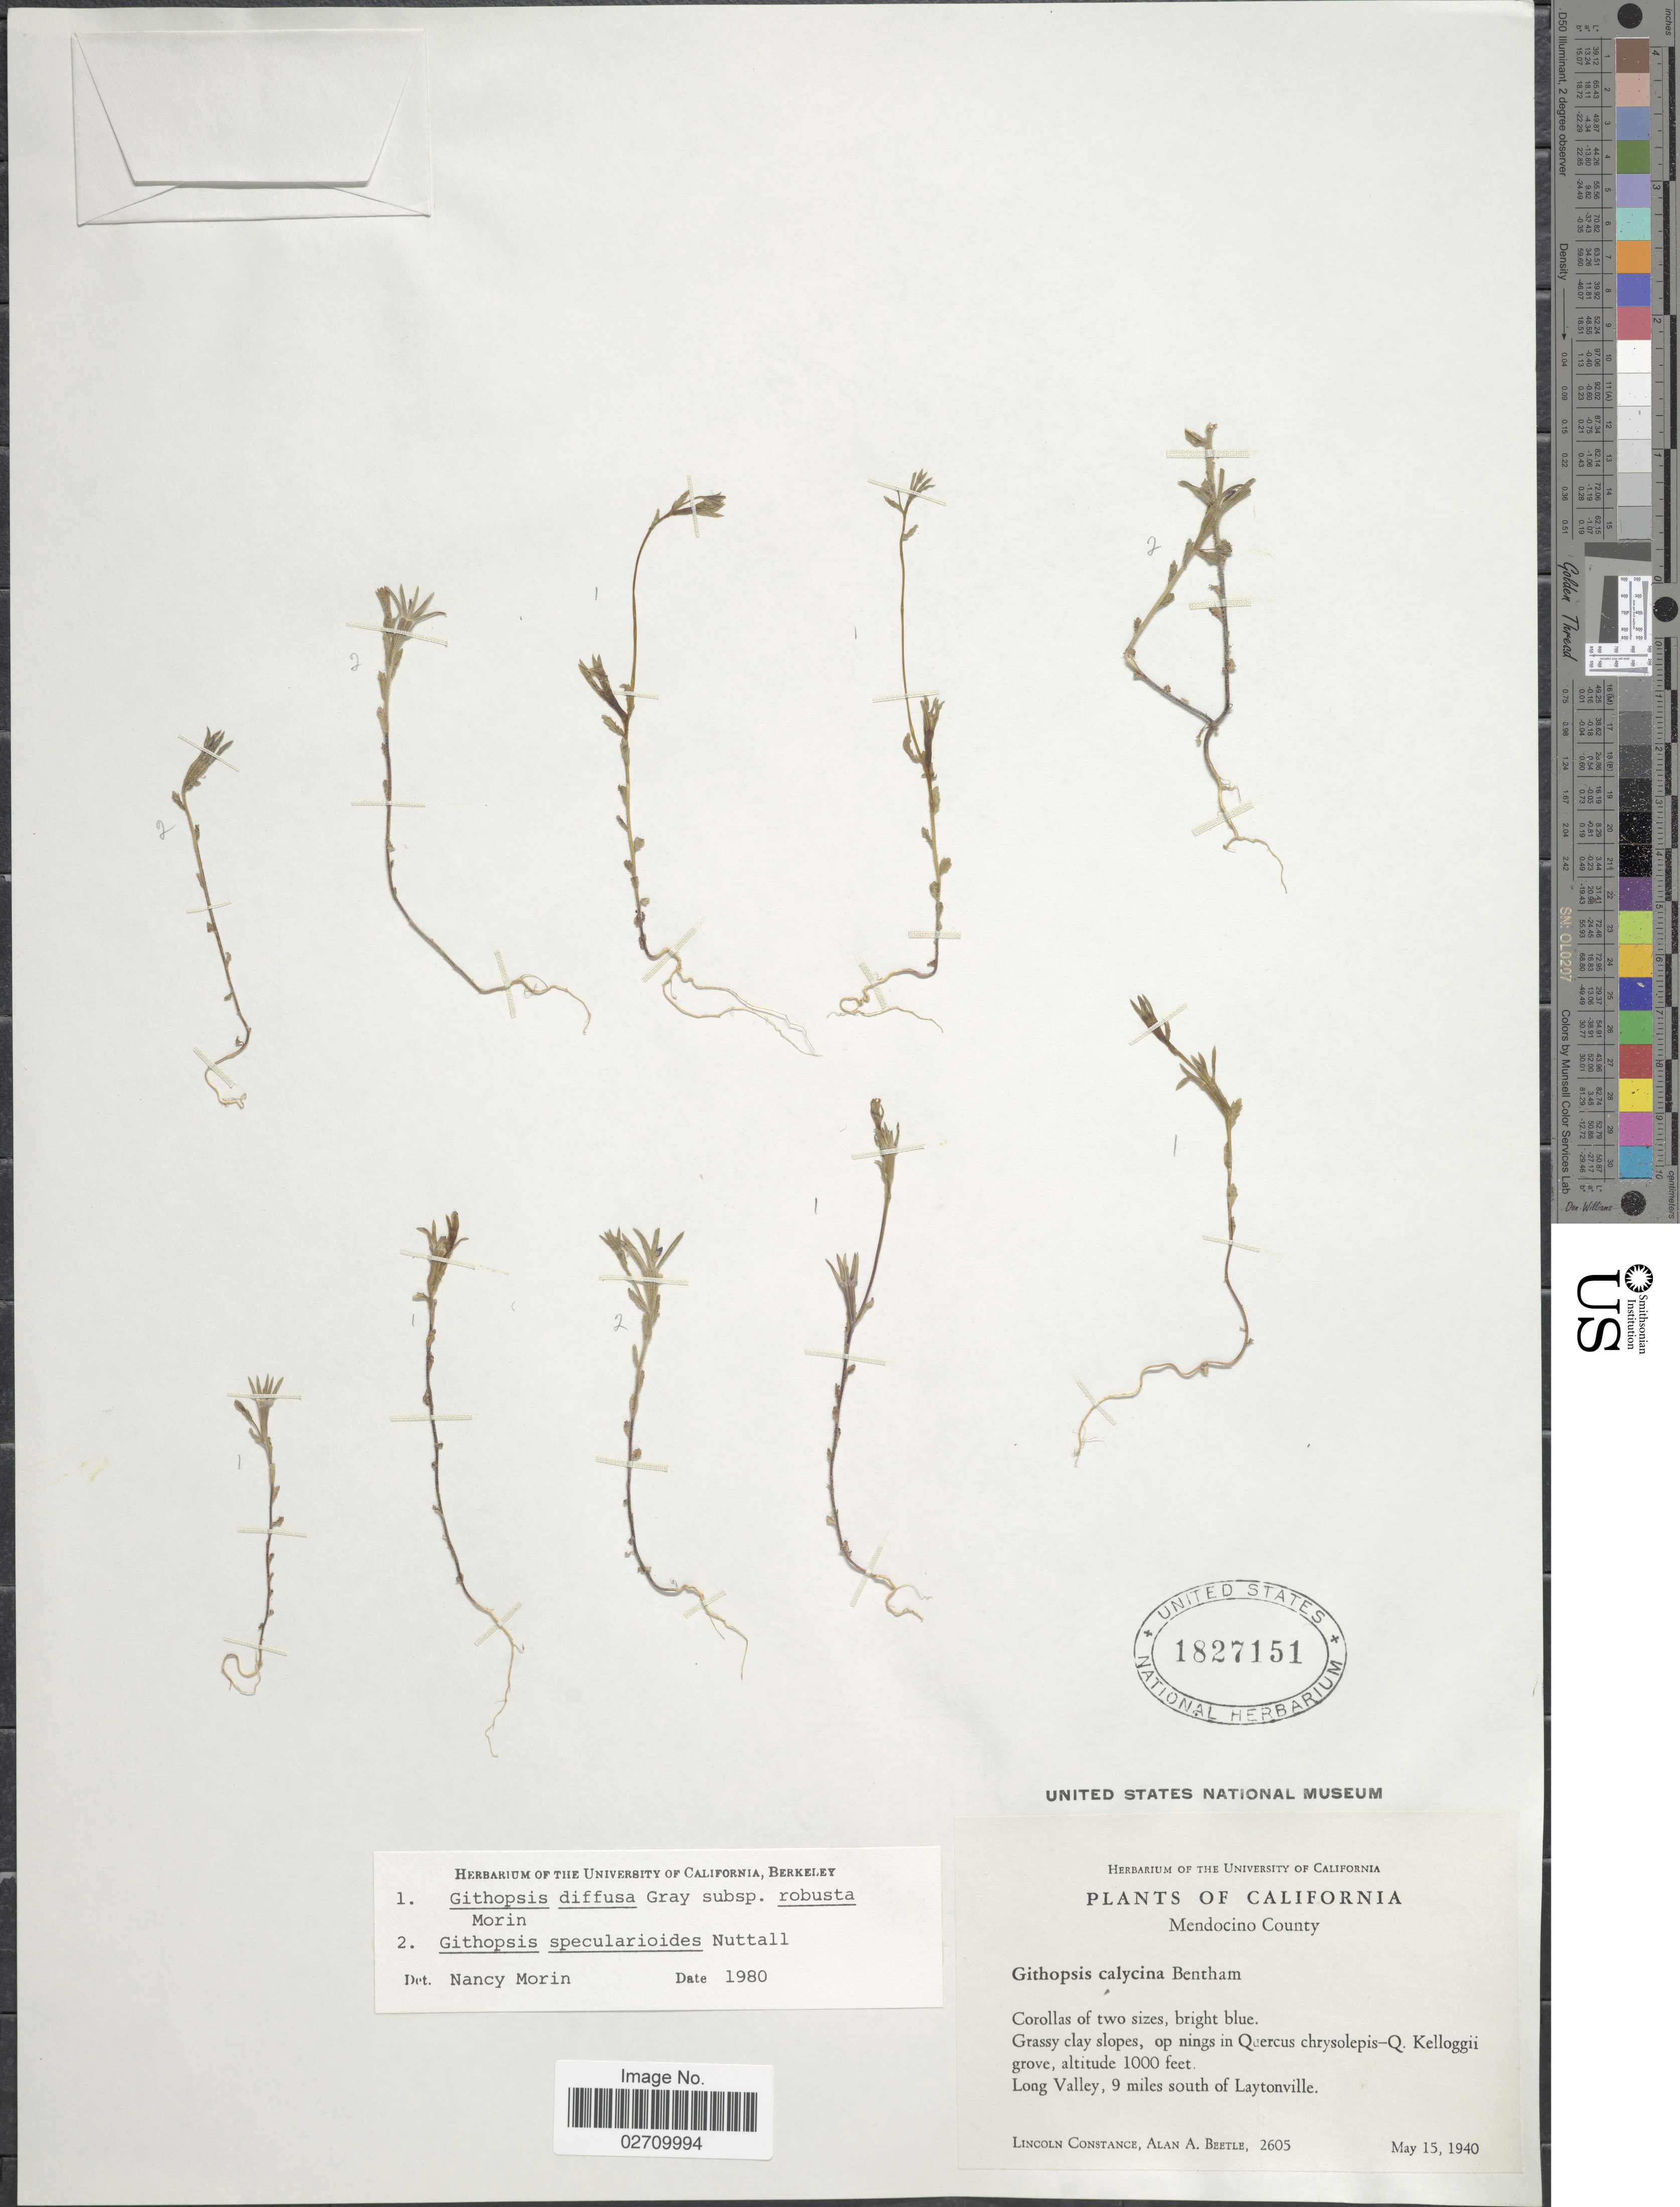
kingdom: Plantae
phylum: Tracheophyta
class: Magnoliopsida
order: Asterales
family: Campanulaceae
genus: Githopsis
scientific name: Githopsis diffusa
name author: A. Gray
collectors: L. Constance & A. A. Beetle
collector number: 2605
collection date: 1940-05-15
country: United States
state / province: California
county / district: Mendocino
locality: Mendocino County. Long Valley, 9 miles south of Laytonville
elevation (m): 305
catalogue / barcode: US 1827151